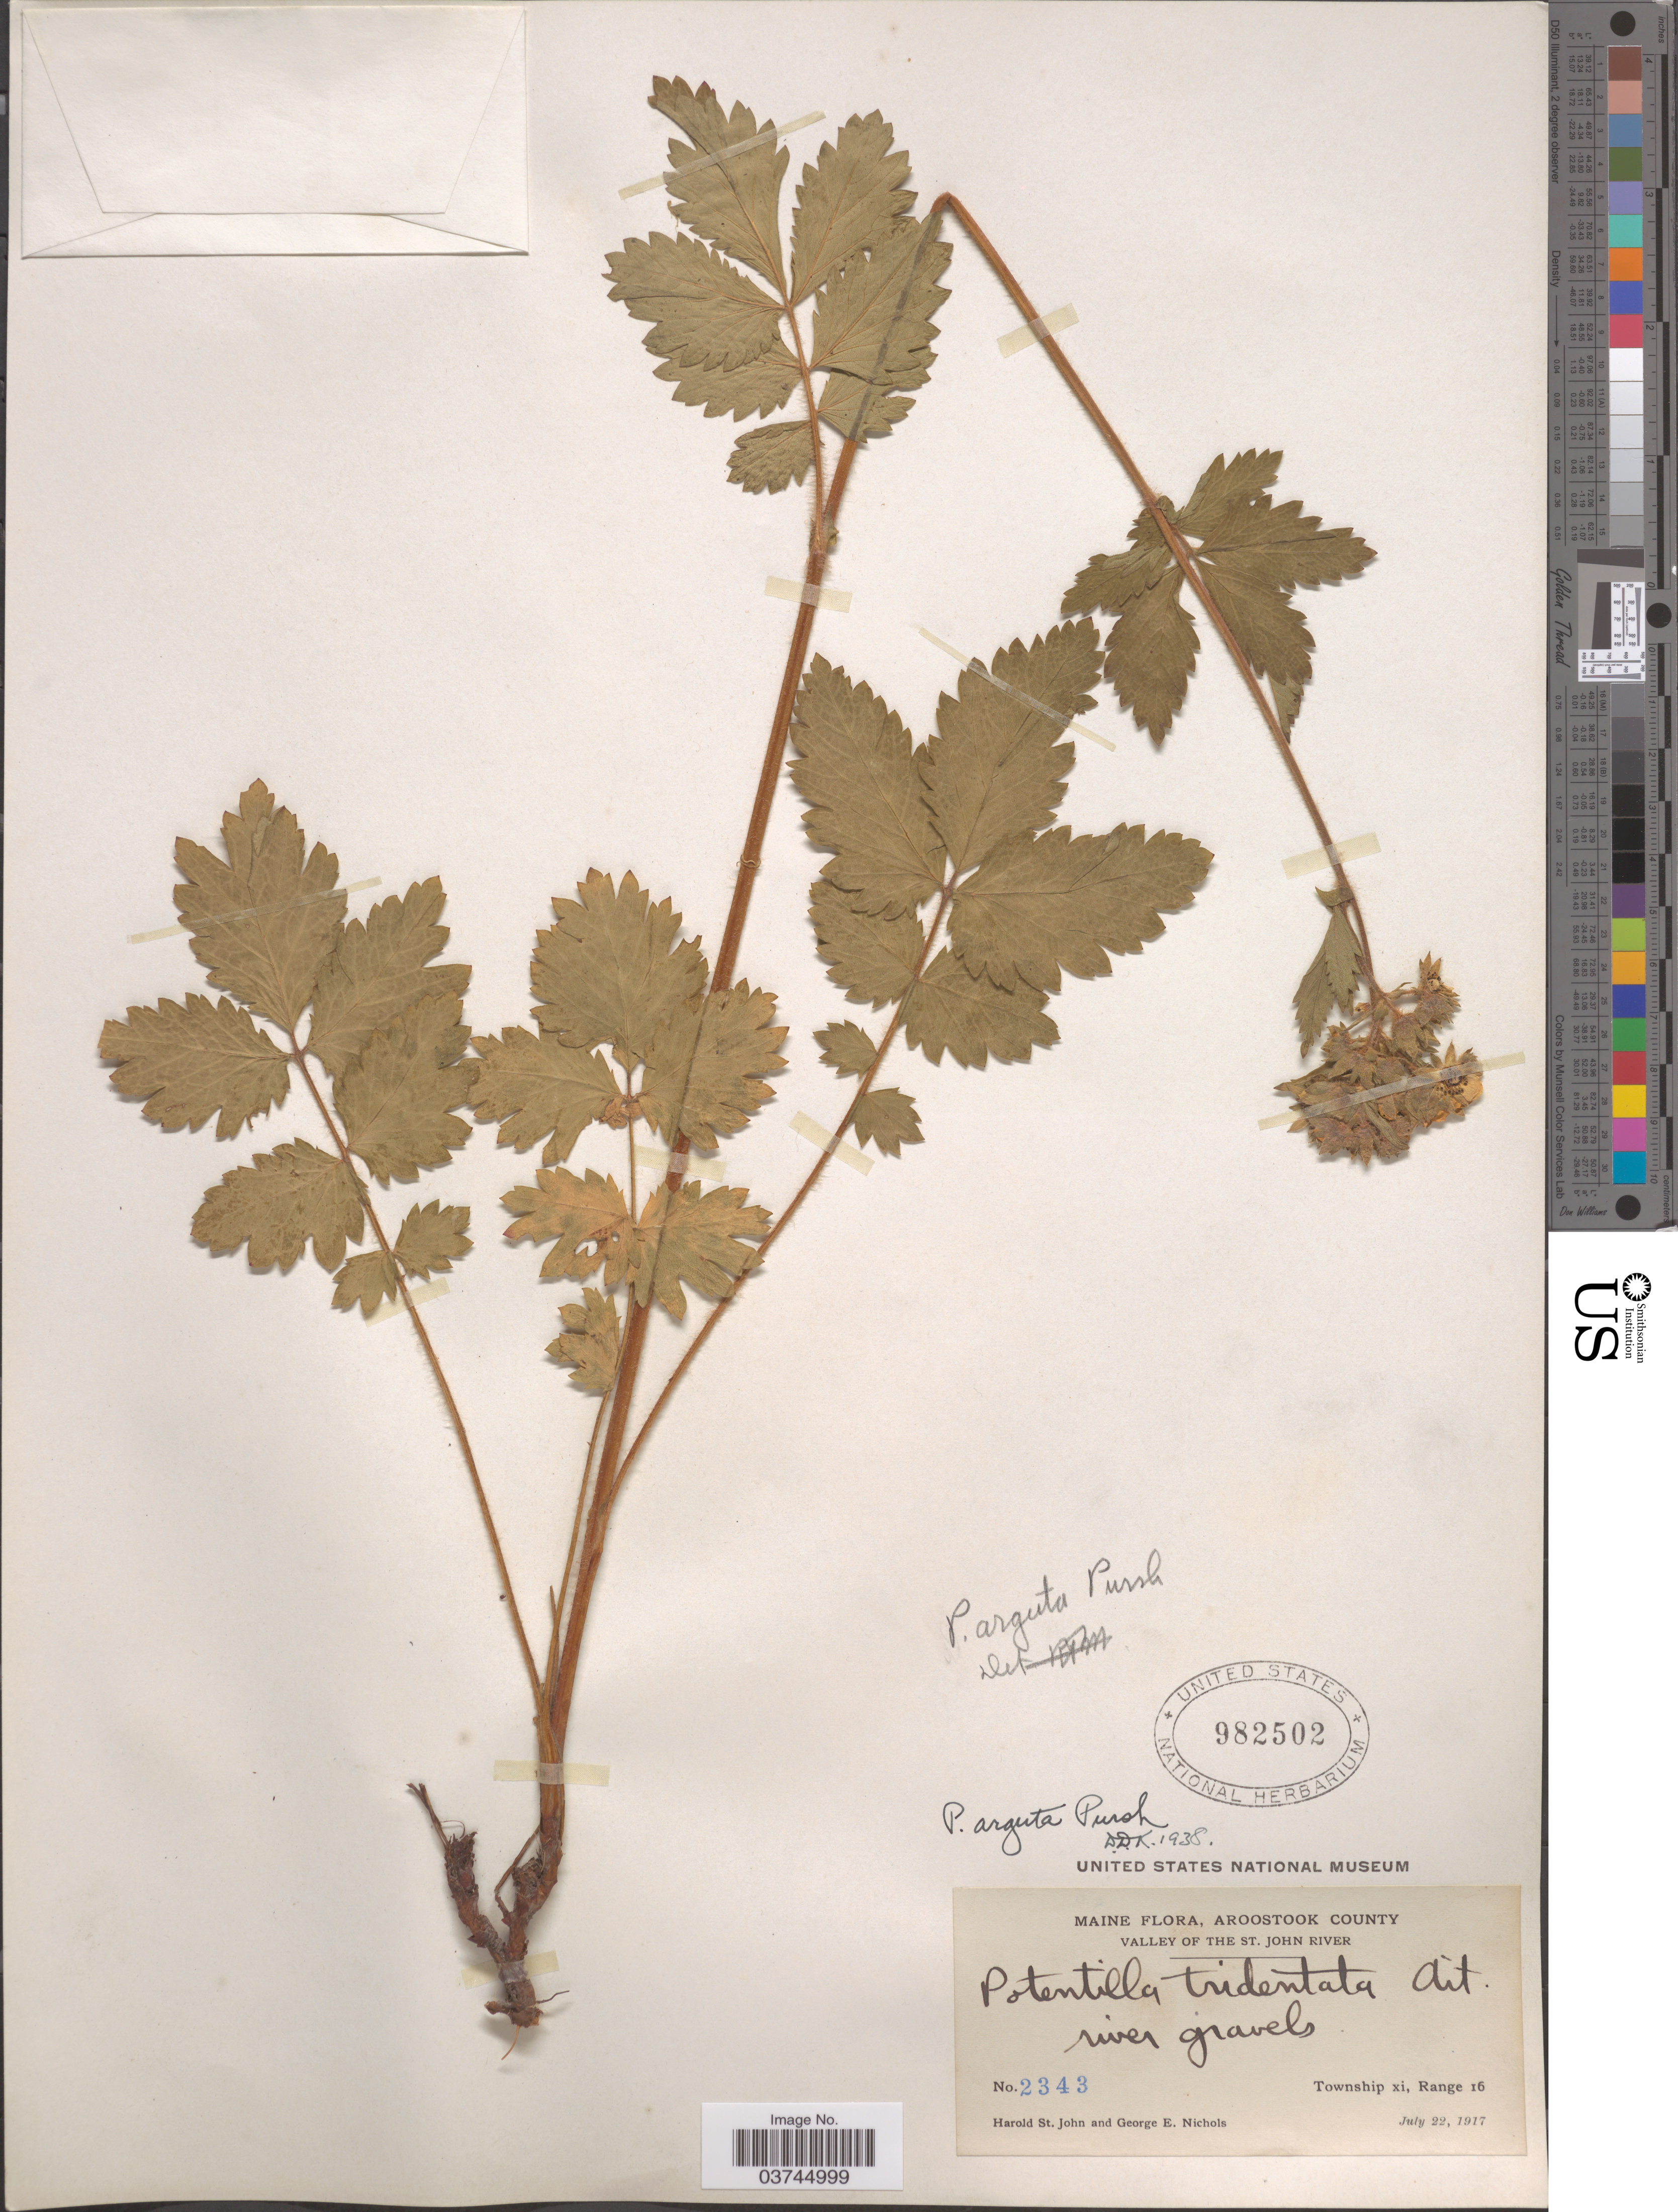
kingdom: Plantae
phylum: Tracheophyta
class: Magnoliopsida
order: Rosales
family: Rosaceae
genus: Drymocallis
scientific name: Drymocallis arguta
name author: (Pursh) Rydb.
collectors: H. St. John & G. E. Nichols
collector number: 2343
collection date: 1917-07-22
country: United States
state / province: Maine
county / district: Aroostook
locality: Valley of the St. John River. River gravels. Township xi, Range 16.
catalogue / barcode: US 982502